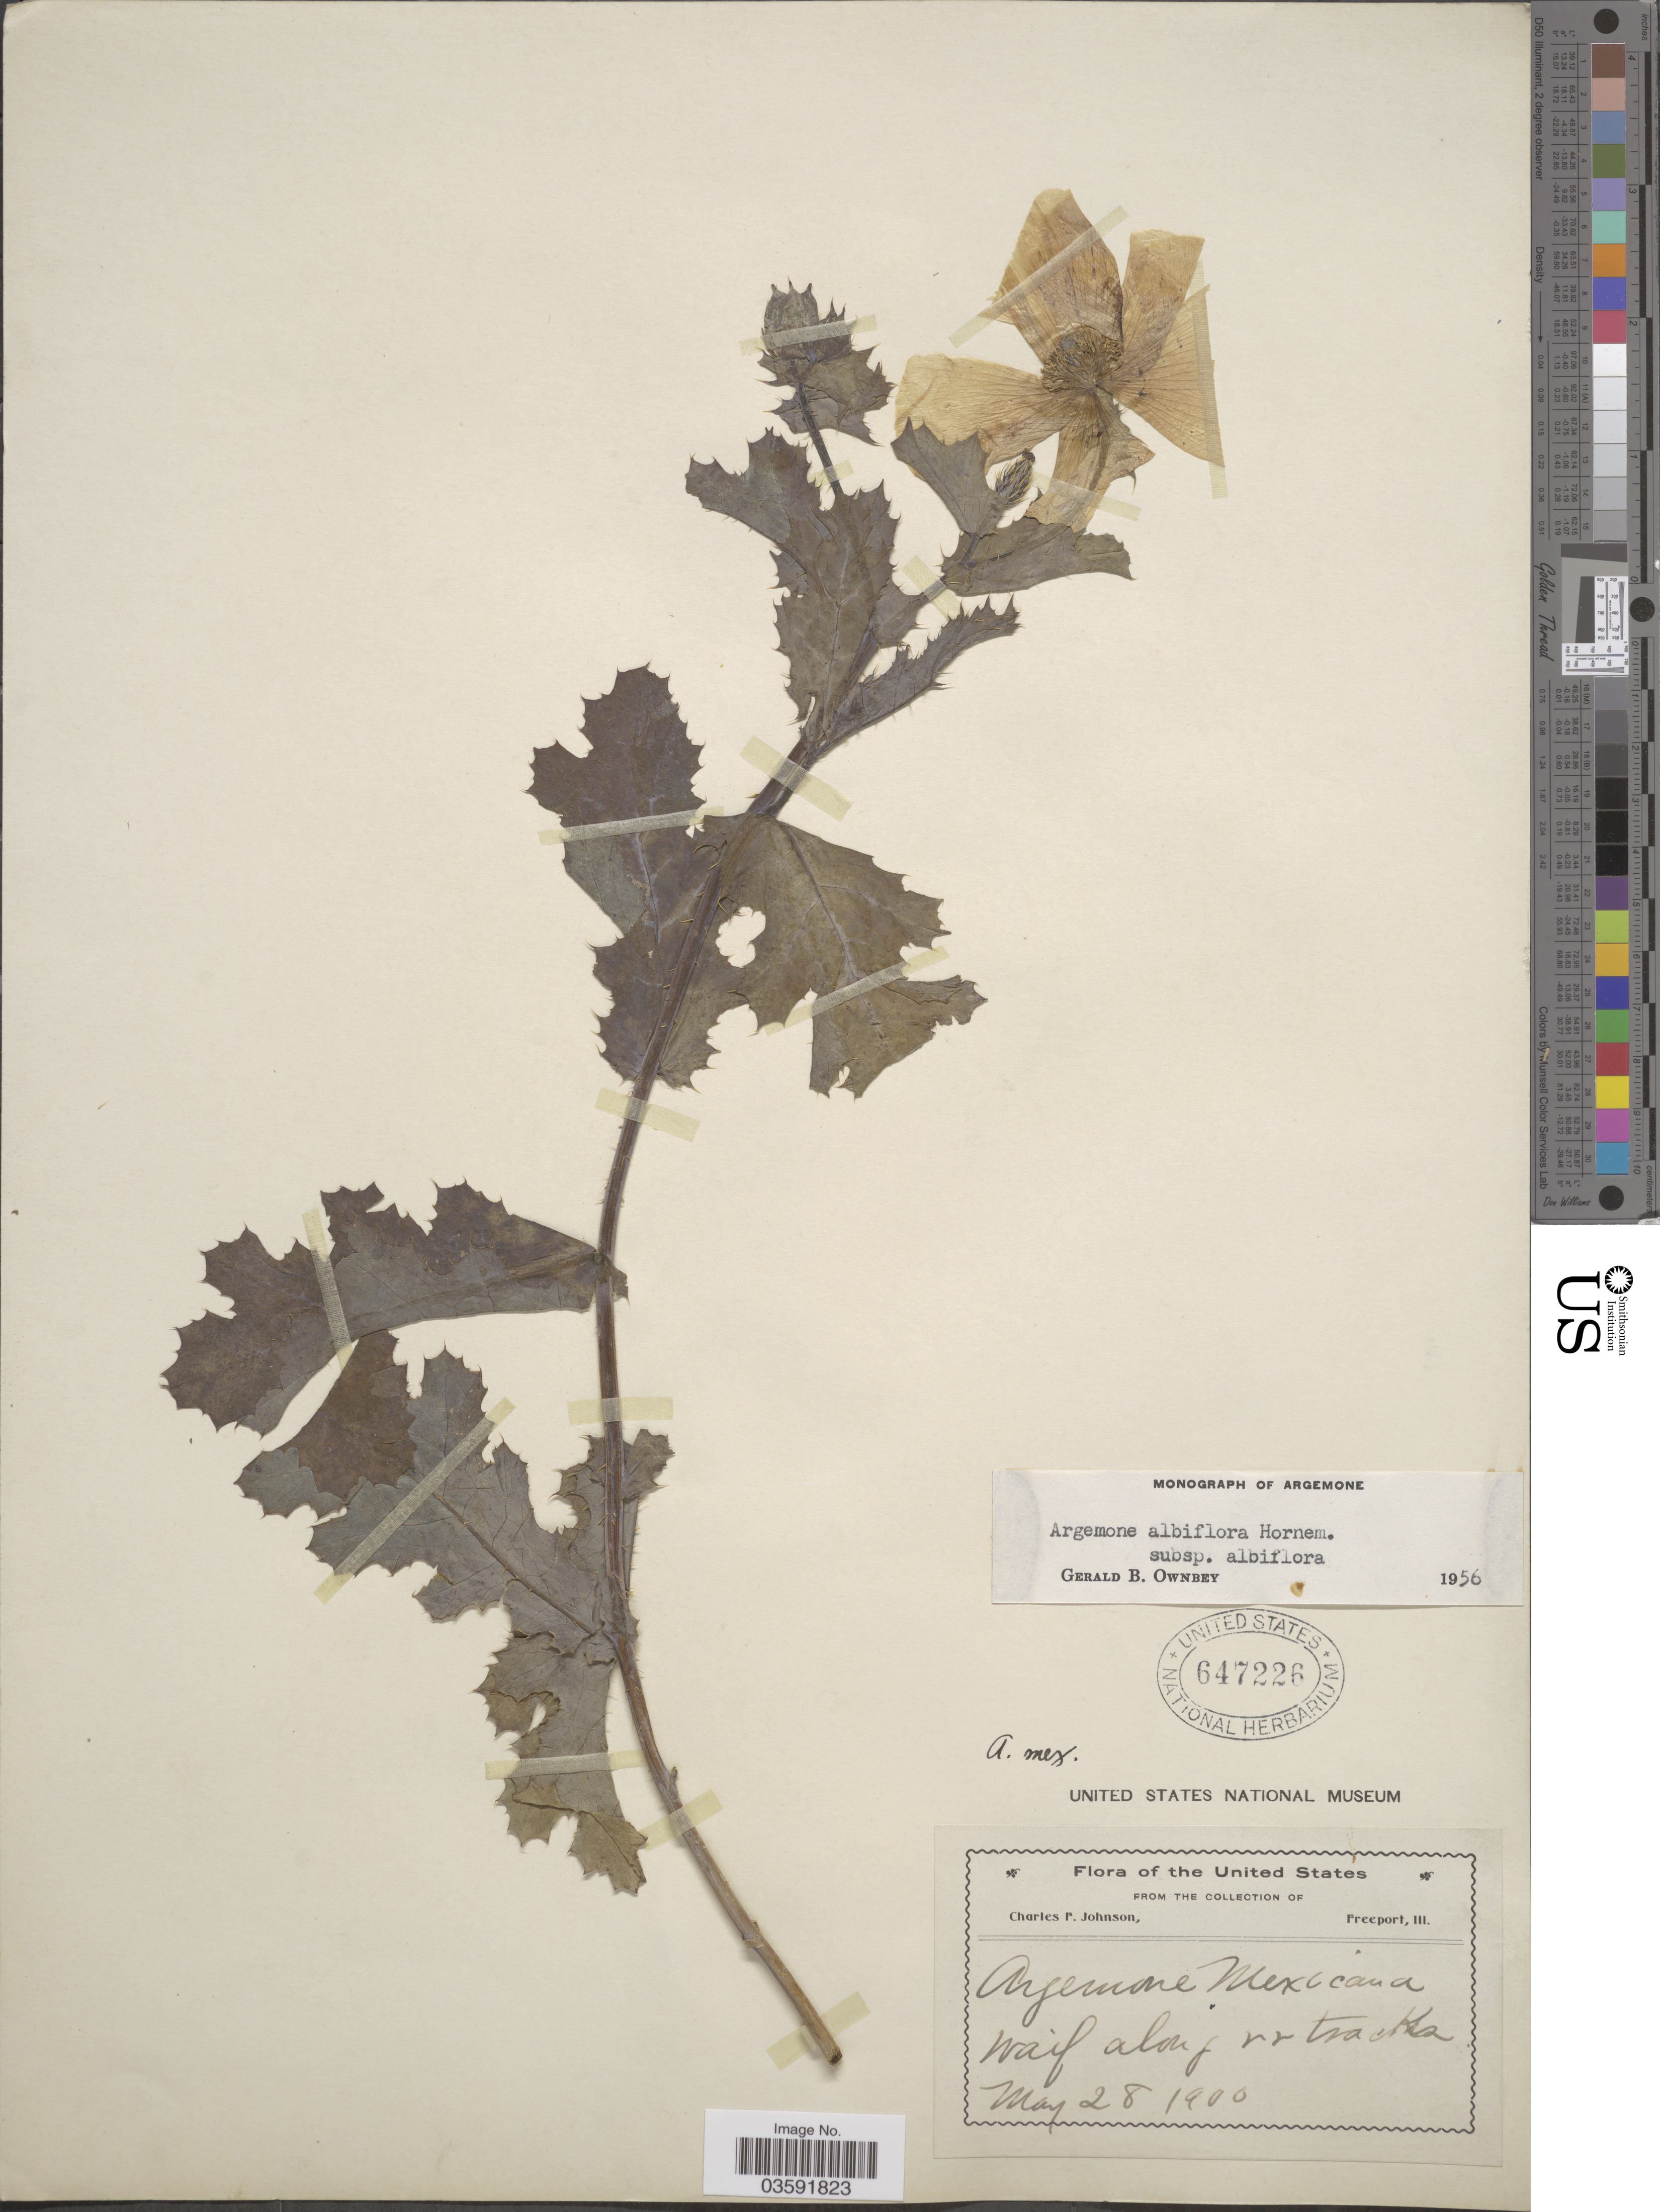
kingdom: Plantae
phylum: Tracheophyta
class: Magnoliopsida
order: Ranunculales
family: Papaveraceae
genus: Argemone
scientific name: Argemone albiflora subsp. albiflora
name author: Hornem.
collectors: C. F. Johnson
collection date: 1900-05-28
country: United States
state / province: Illinois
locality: Along rr tracks.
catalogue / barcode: US 647226